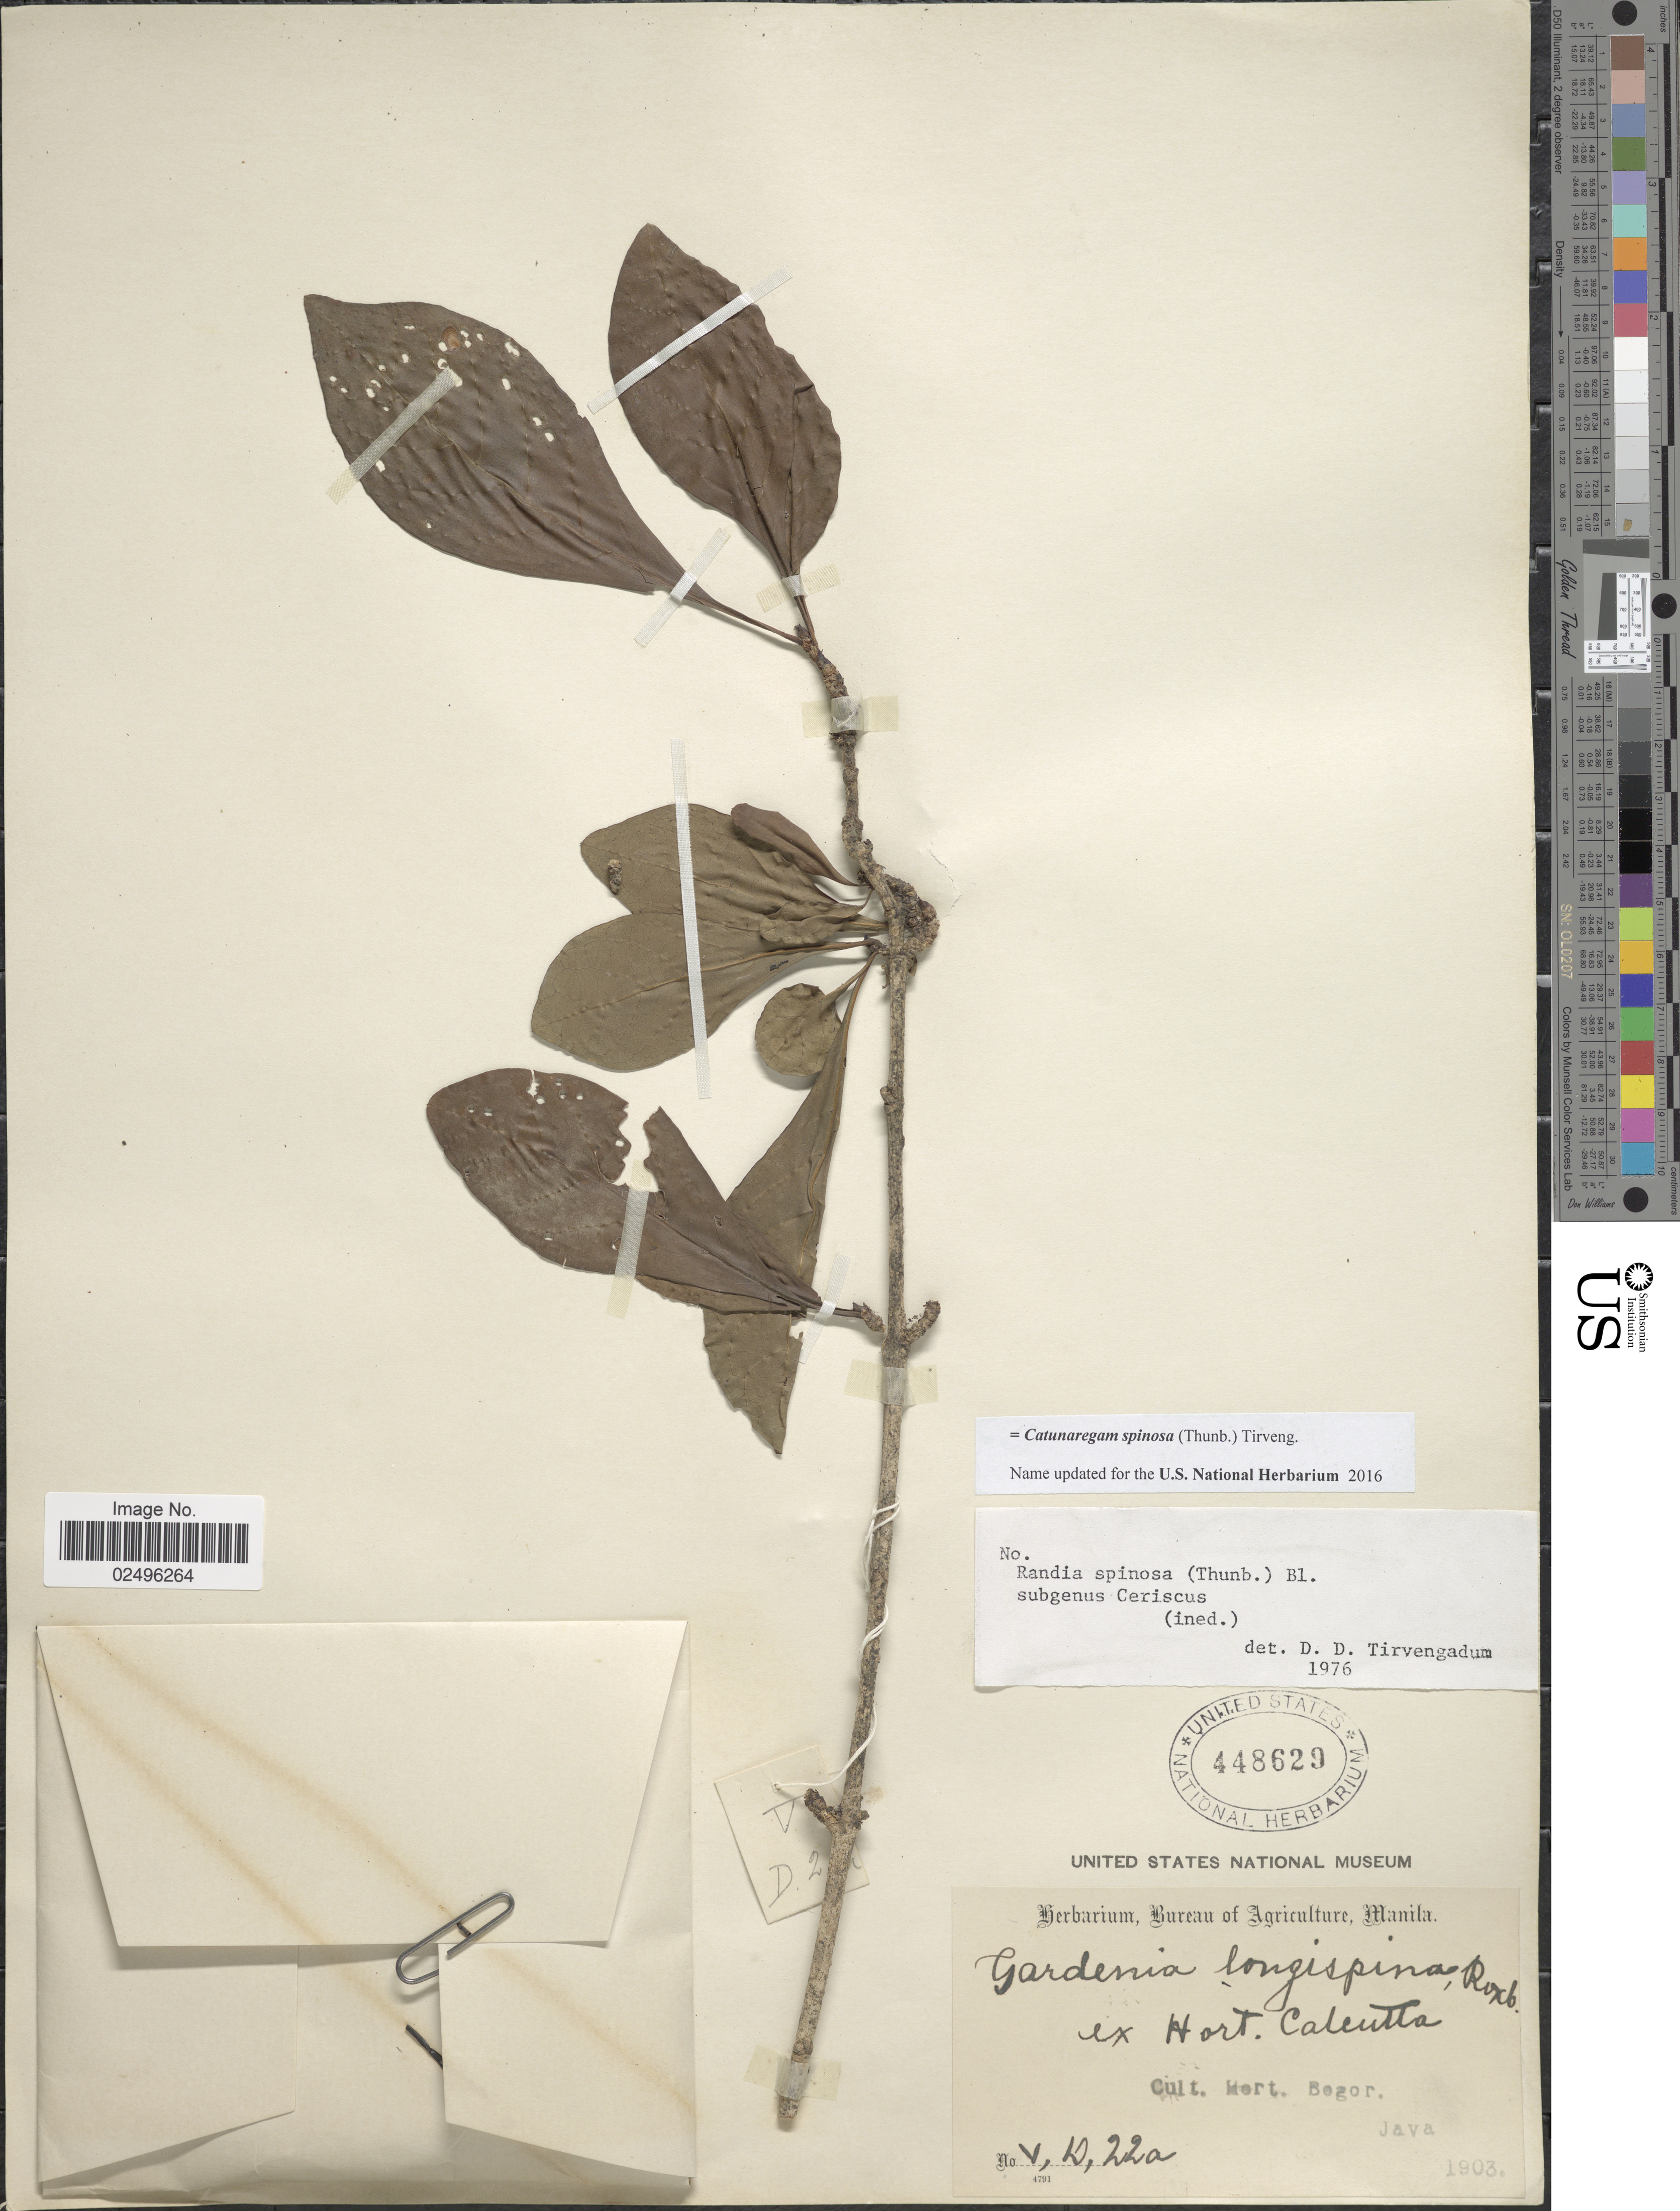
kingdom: Plantae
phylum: Tracheophyta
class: Magnoliopsida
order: Gentianales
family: Rubiaceae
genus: Catunaregam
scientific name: Catunaregam spinosa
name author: (Thunb.) Tirveng.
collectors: ex Herb. Bur. Agric. Manila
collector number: V, D, 22a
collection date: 1903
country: Indonesia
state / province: Java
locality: Cuolt. Hort. Bogor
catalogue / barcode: US 448629